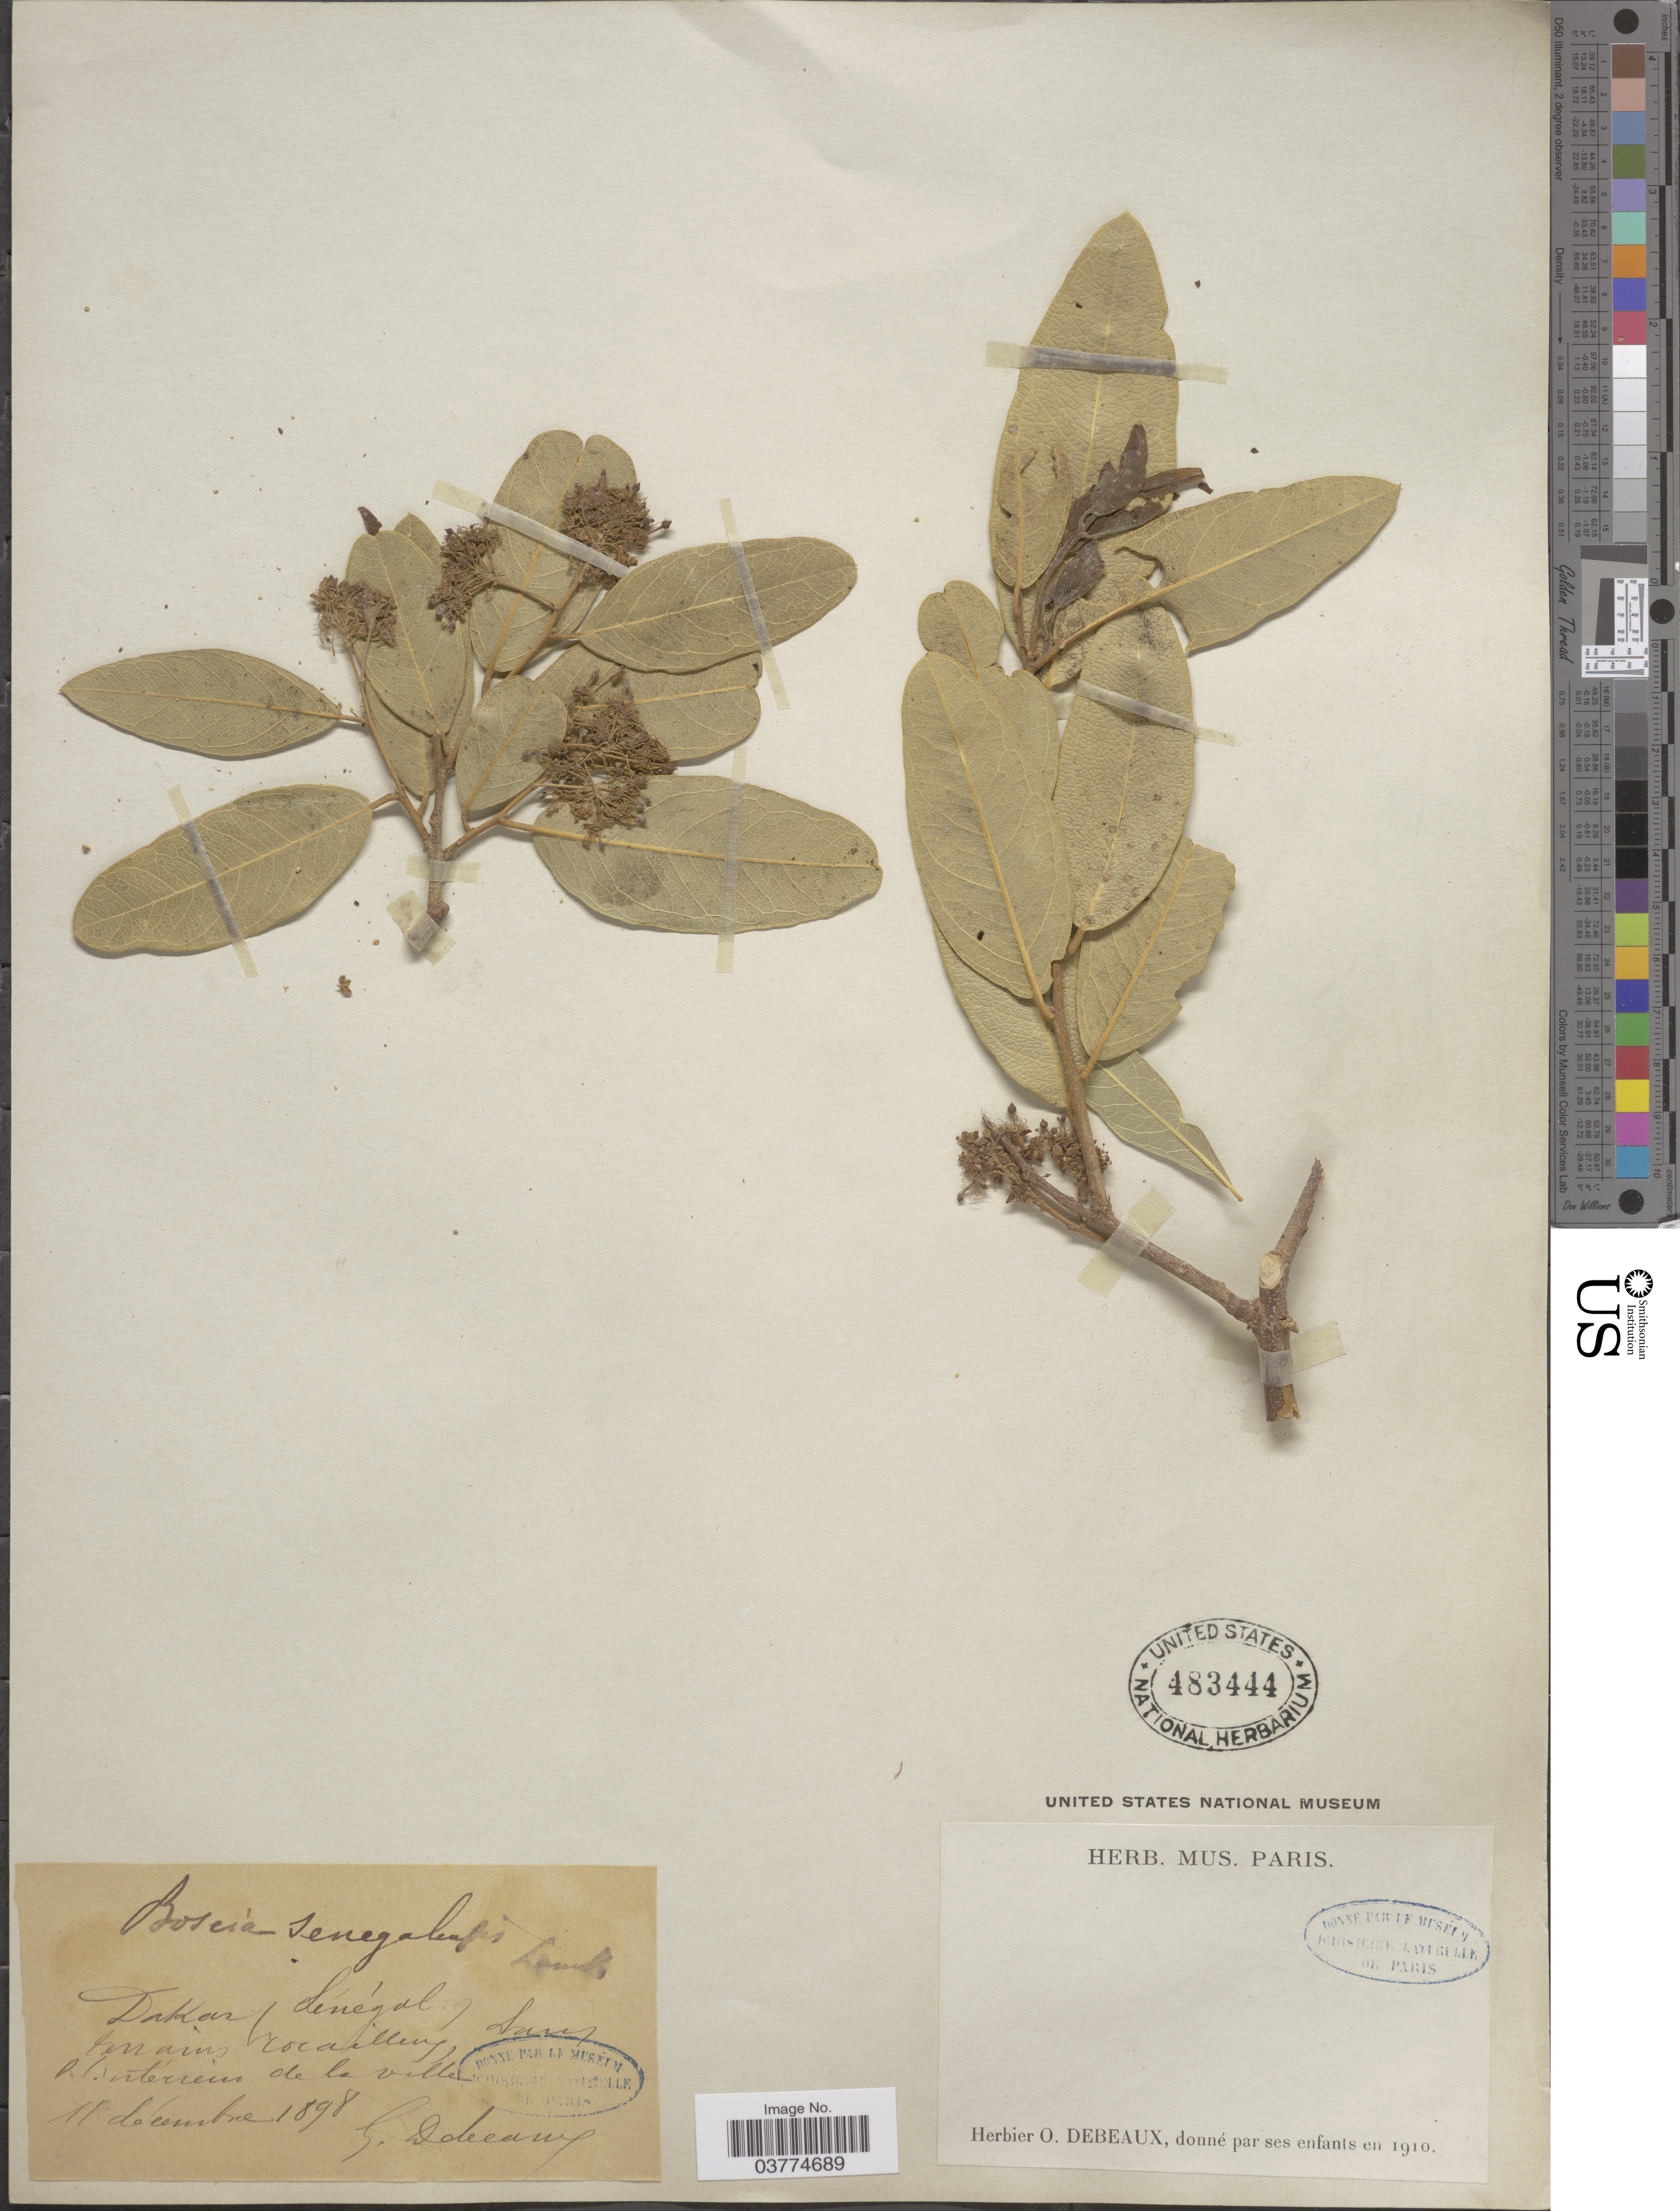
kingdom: Plantae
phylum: Tracheophyta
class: Magnoliopsida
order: Brassicales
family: Capparaceae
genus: Boscia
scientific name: Boscia senegalensis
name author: (Pers.) Lam. ex Poir.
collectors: O. Debeaux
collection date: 1898-12-11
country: Senegal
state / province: Dakar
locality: Terrains rocailleux dans* intereum* de la ville.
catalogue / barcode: US 283444